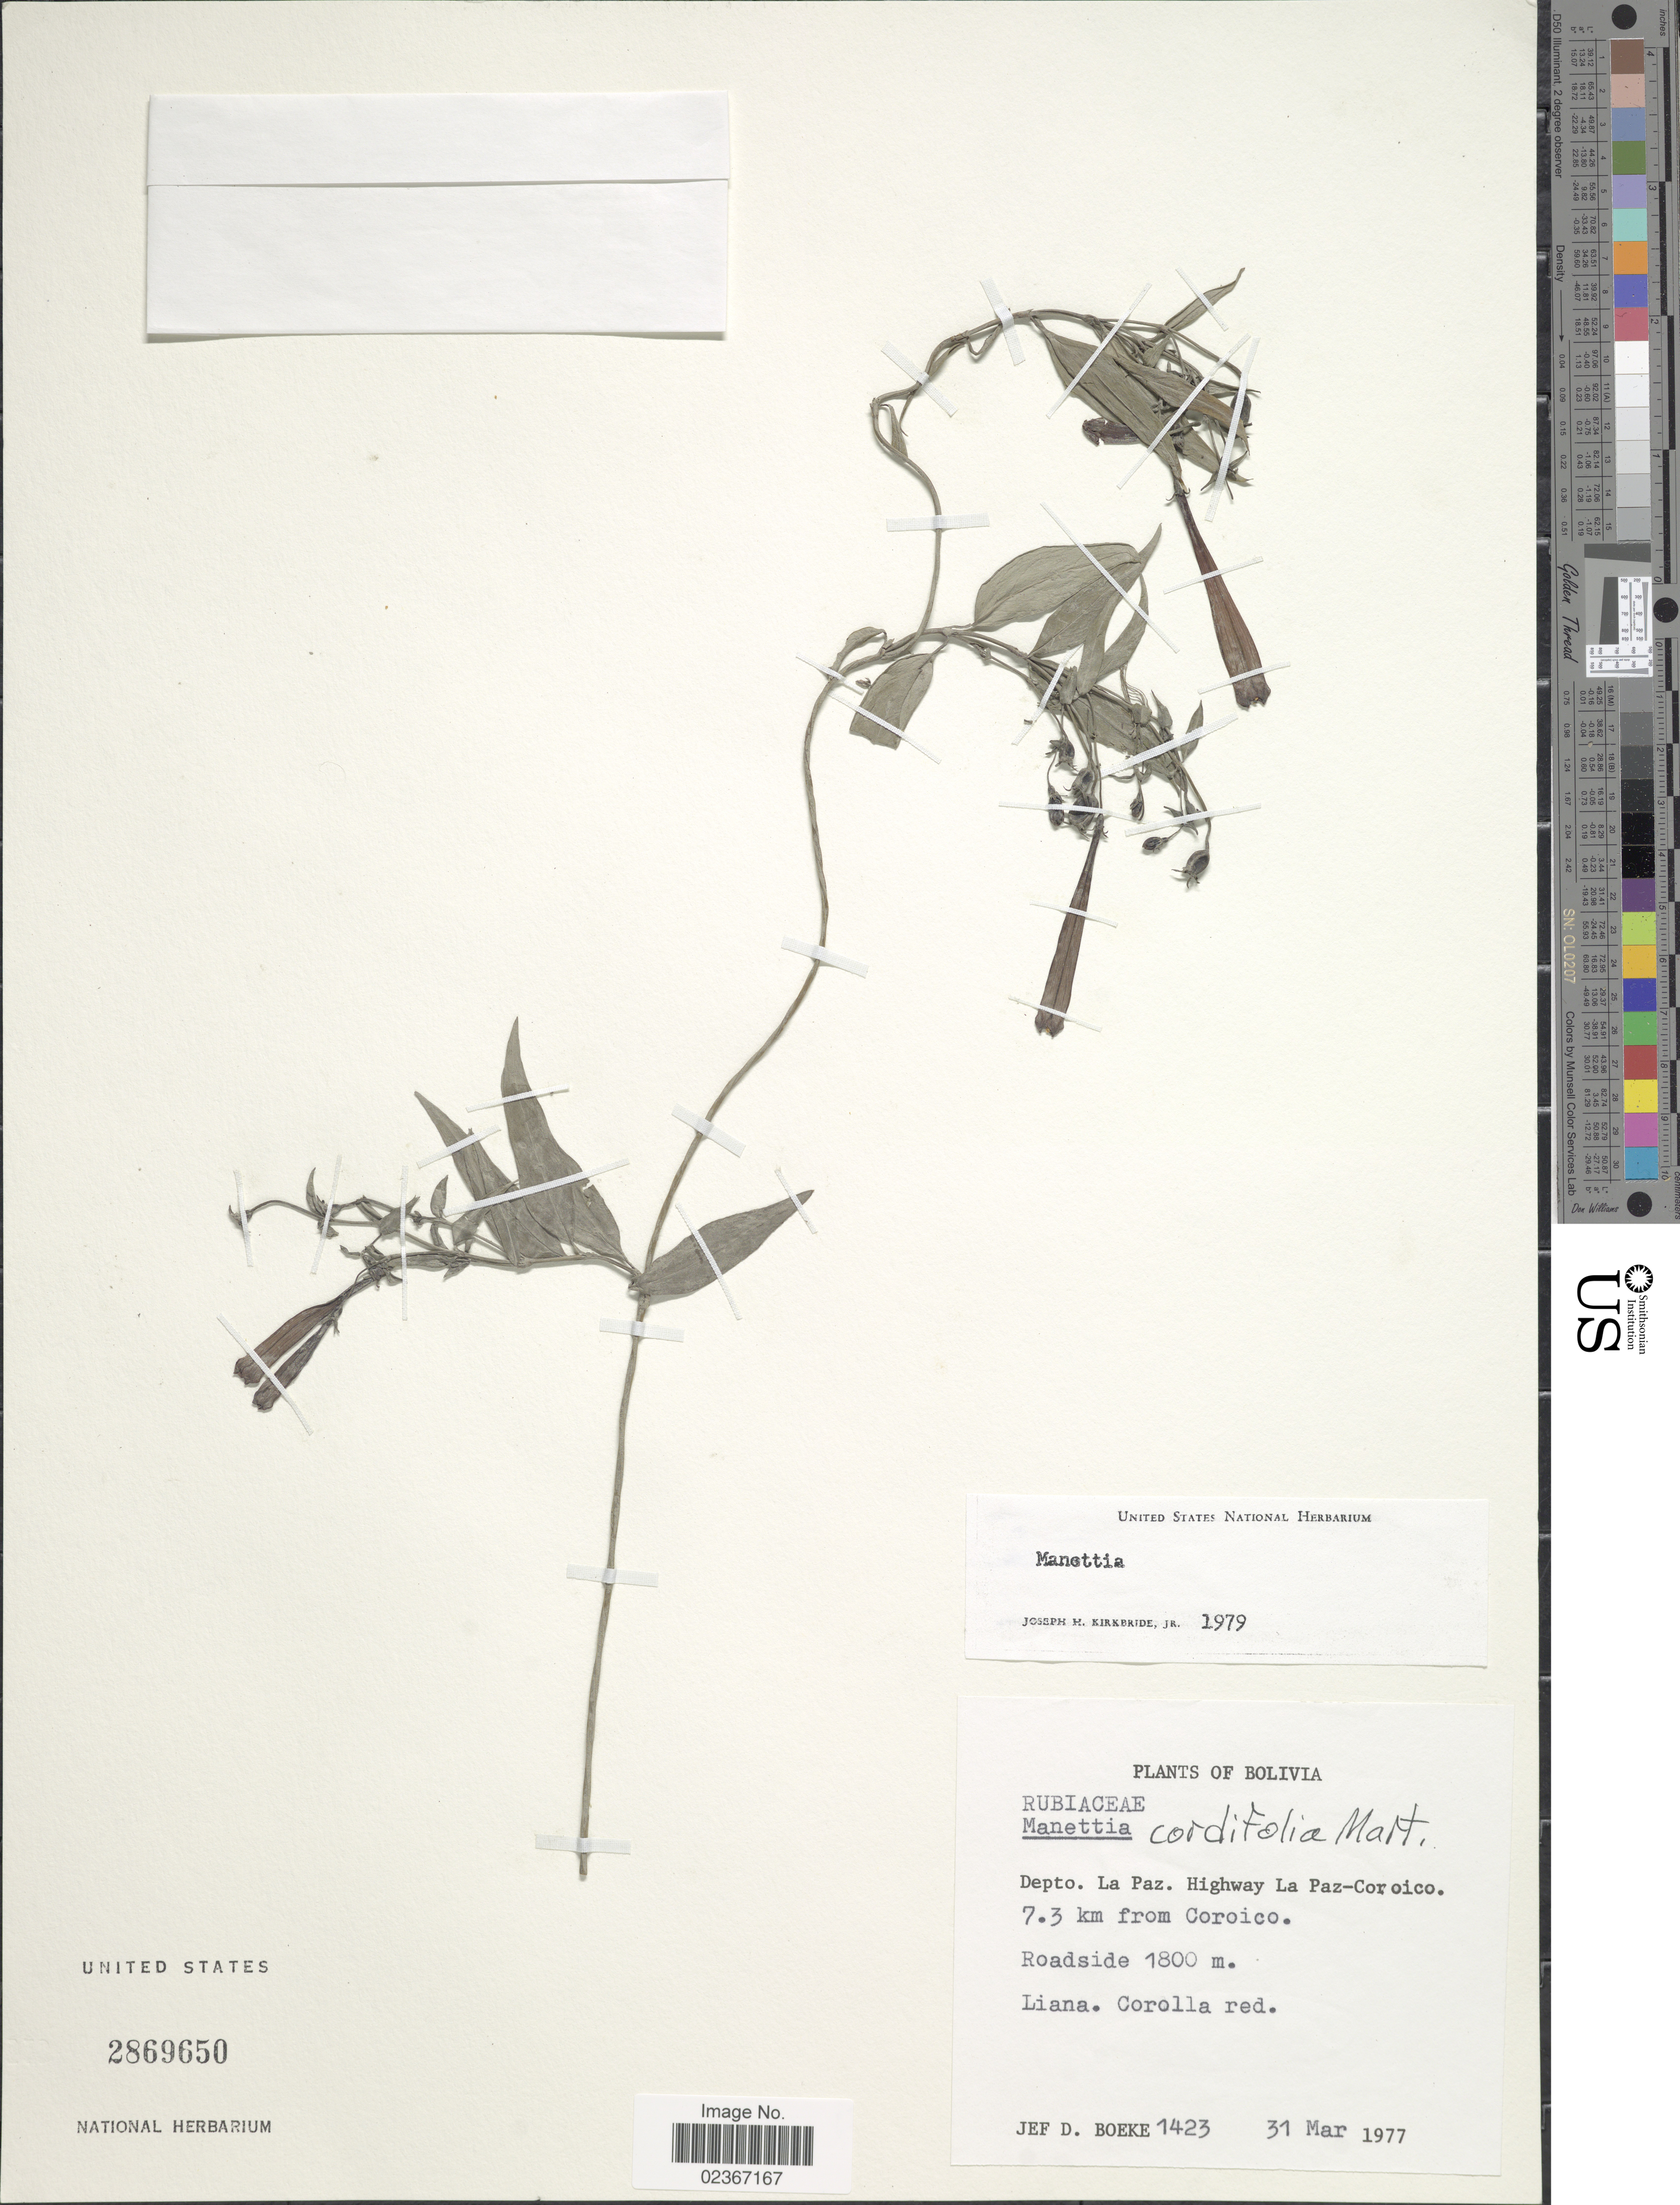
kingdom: Plantae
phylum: Tracheophyta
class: Magnoliopsida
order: Gentianales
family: Rubiaceae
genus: Manettia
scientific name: Manettia cordifolia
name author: Mart.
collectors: J. D. Boeke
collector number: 1423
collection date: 1977-03-31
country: Bolivia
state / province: La Paz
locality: Depto. La Paz. Highway La Paz-Coroico. 7.3 km from Coroico.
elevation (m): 1800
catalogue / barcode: US 2869650